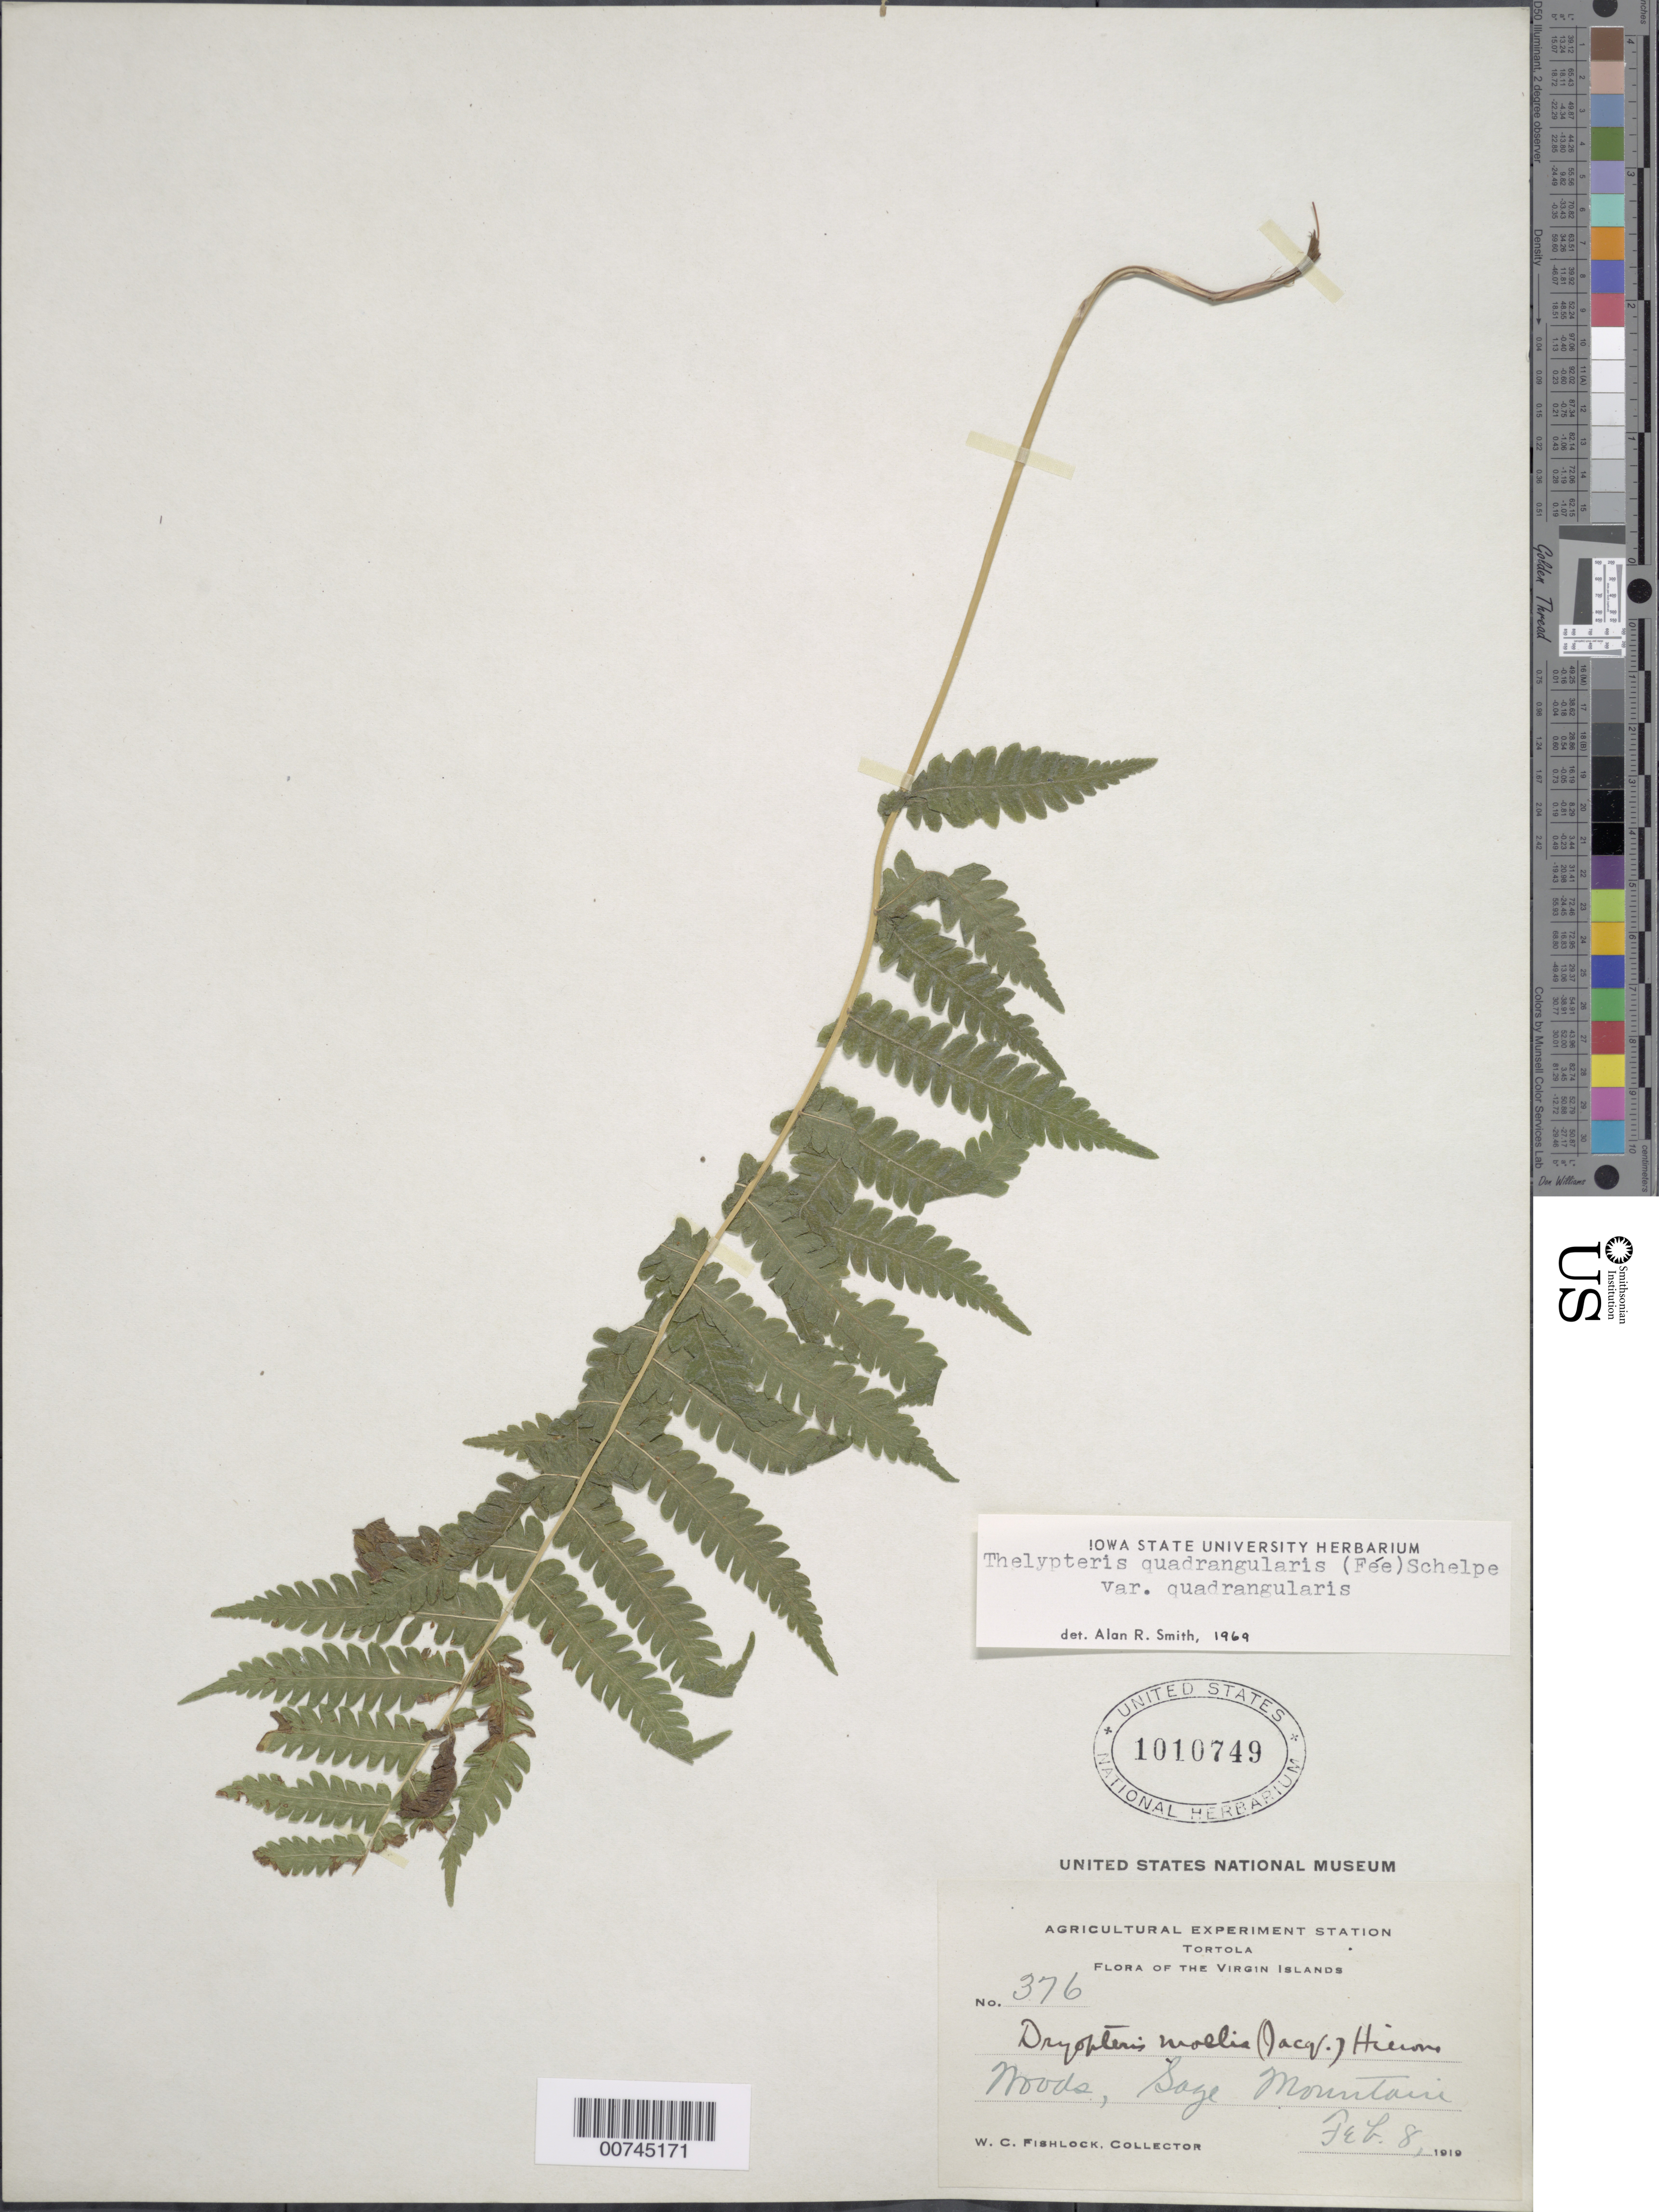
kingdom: Plantae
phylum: Tracheophyta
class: Polypodiopsida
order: Polypodiales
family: Thelypteridaceae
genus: Christella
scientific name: Christella hispidula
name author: (Decne.) Holttum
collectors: W. Fishlock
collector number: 376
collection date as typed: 08 Feb 1919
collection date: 1919-02-08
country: British Virgin Islands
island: Tortola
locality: Sage Mountain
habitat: Woods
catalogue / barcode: US 1010749